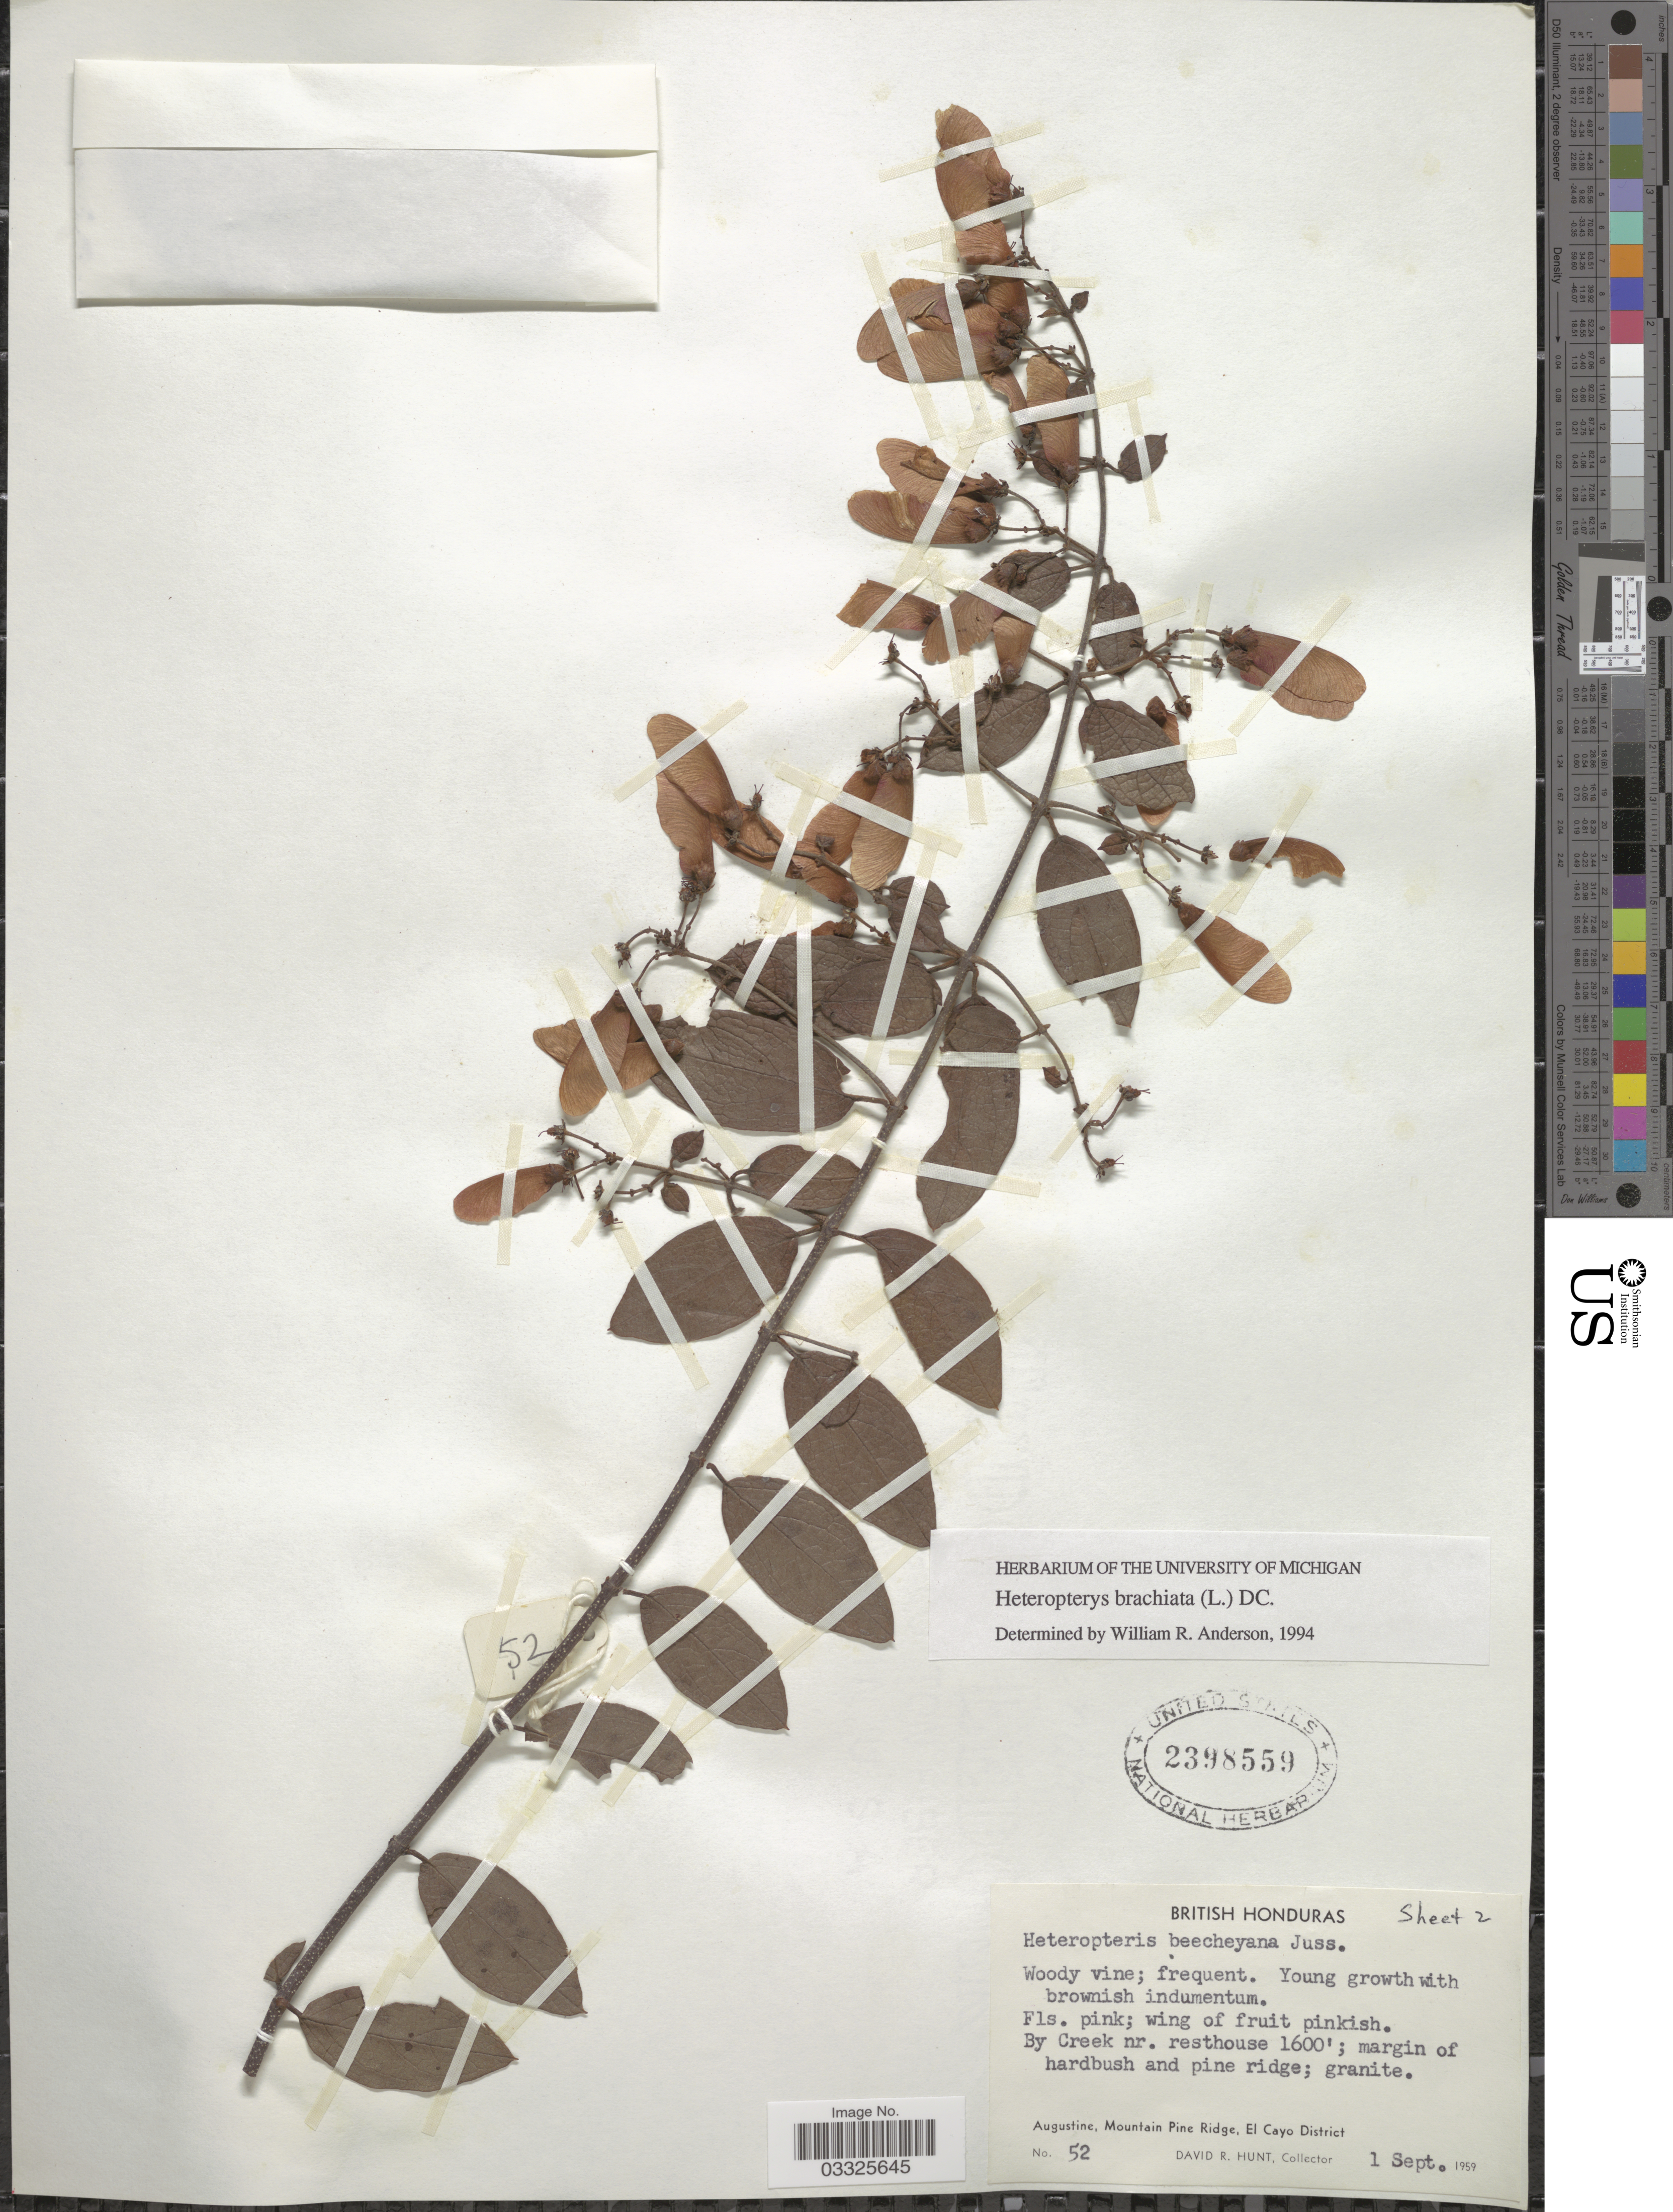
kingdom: Plantae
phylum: Tracheophyta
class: Magnoliopsida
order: Malpighiales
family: Malpighiaceae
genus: Heteropterys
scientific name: Heteropterys brachiata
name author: (L.) DC.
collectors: D. R. Hunt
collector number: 52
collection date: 1959-09-01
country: Belize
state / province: Cayo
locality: British Honduras. Augustine, Mountain Pine Ridge, El Cayo District.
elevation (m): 488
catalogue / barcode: US 2398559